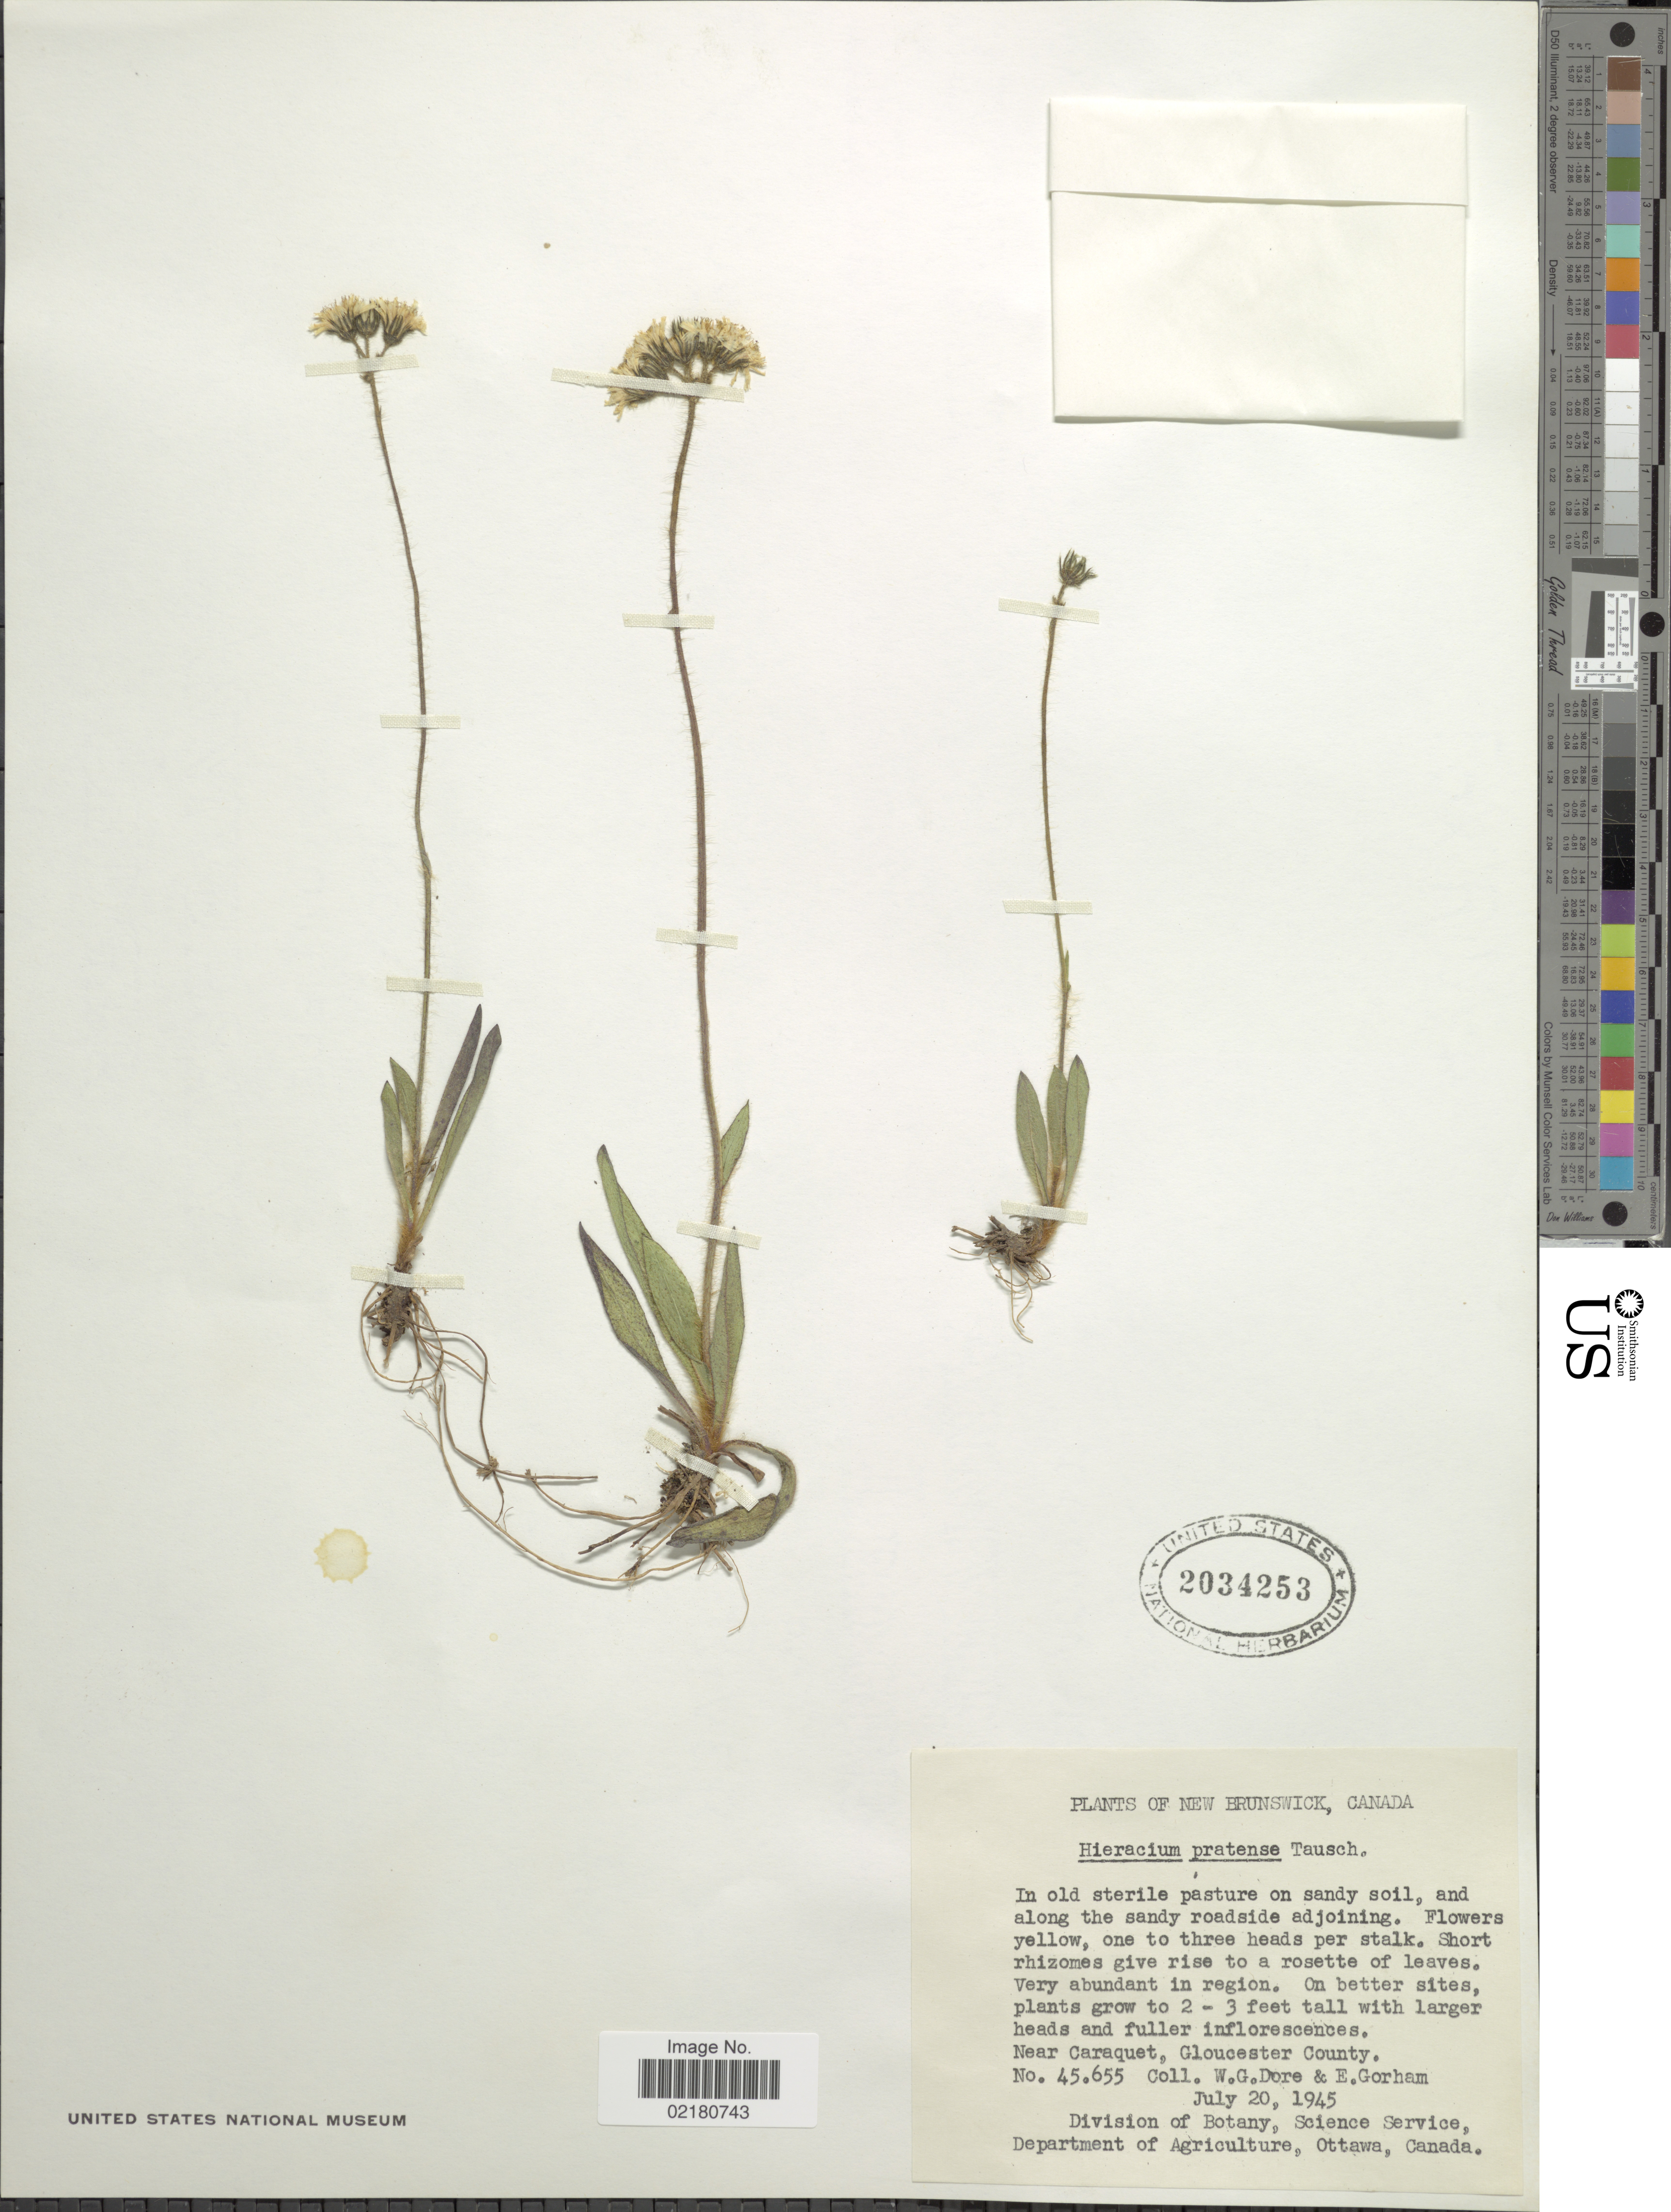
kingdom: Plantae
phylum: Tracheophyta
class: Magnoliopsida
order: Asterales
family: Asteraceae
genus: Pilosella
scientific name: Pilosella caespitosa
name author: (Dumort.) P. D. Sell & C. West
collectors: W. Dore & E. Gorham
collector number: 45.655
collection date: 1945-07-20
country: Canada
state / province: New Brunswick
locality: In old Sterile pasture on sandy soil, and along the sandy roadside adjoining. Near Caraquet, Gloucester County.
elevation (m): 1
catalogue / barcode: US 2034253